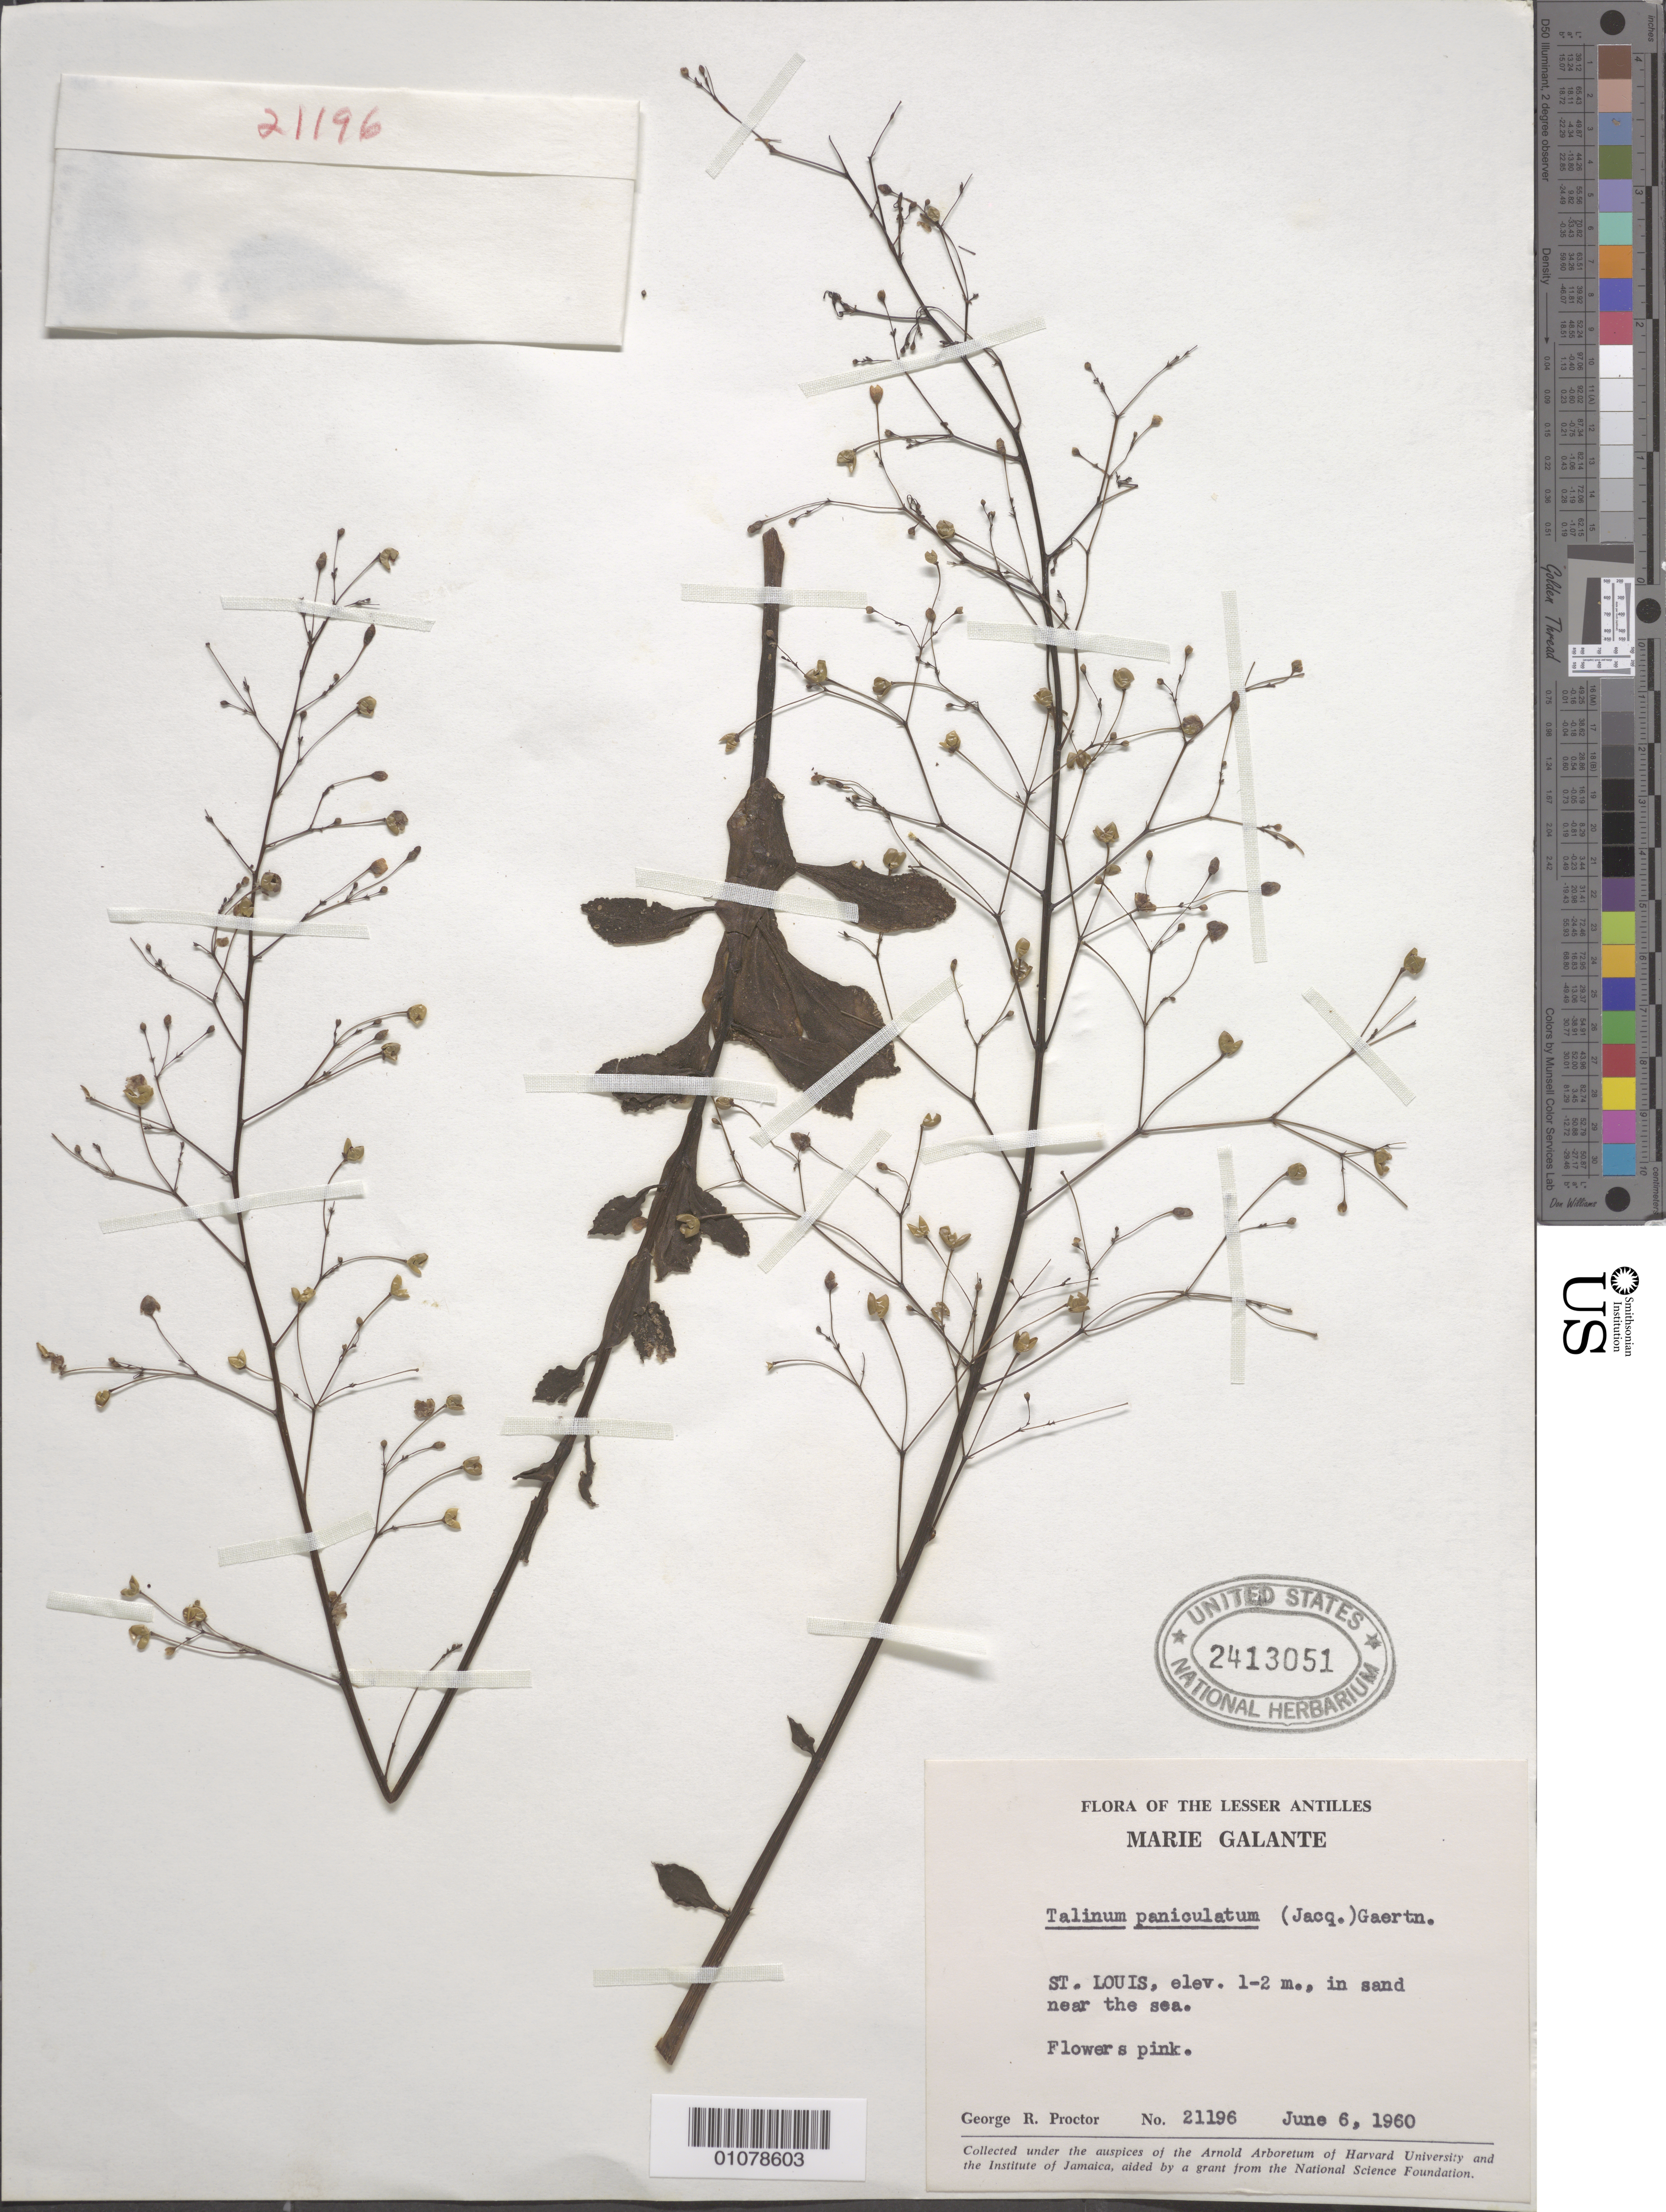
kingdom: Plantae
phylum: Tracheophyta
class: Magnoliopsida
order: Caryophyllales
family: Talinaceae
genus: Talinum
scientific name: Talinum paniculatum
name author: (Jacq.) Gaertn.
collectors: G. R. Proctor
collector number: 21196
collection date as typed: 06 Jun 1960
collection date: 1960-06-06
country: Guadeloupe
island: Marie Galante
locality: Marie Galante, St. Louis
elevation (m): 1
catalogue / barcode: US 2413051